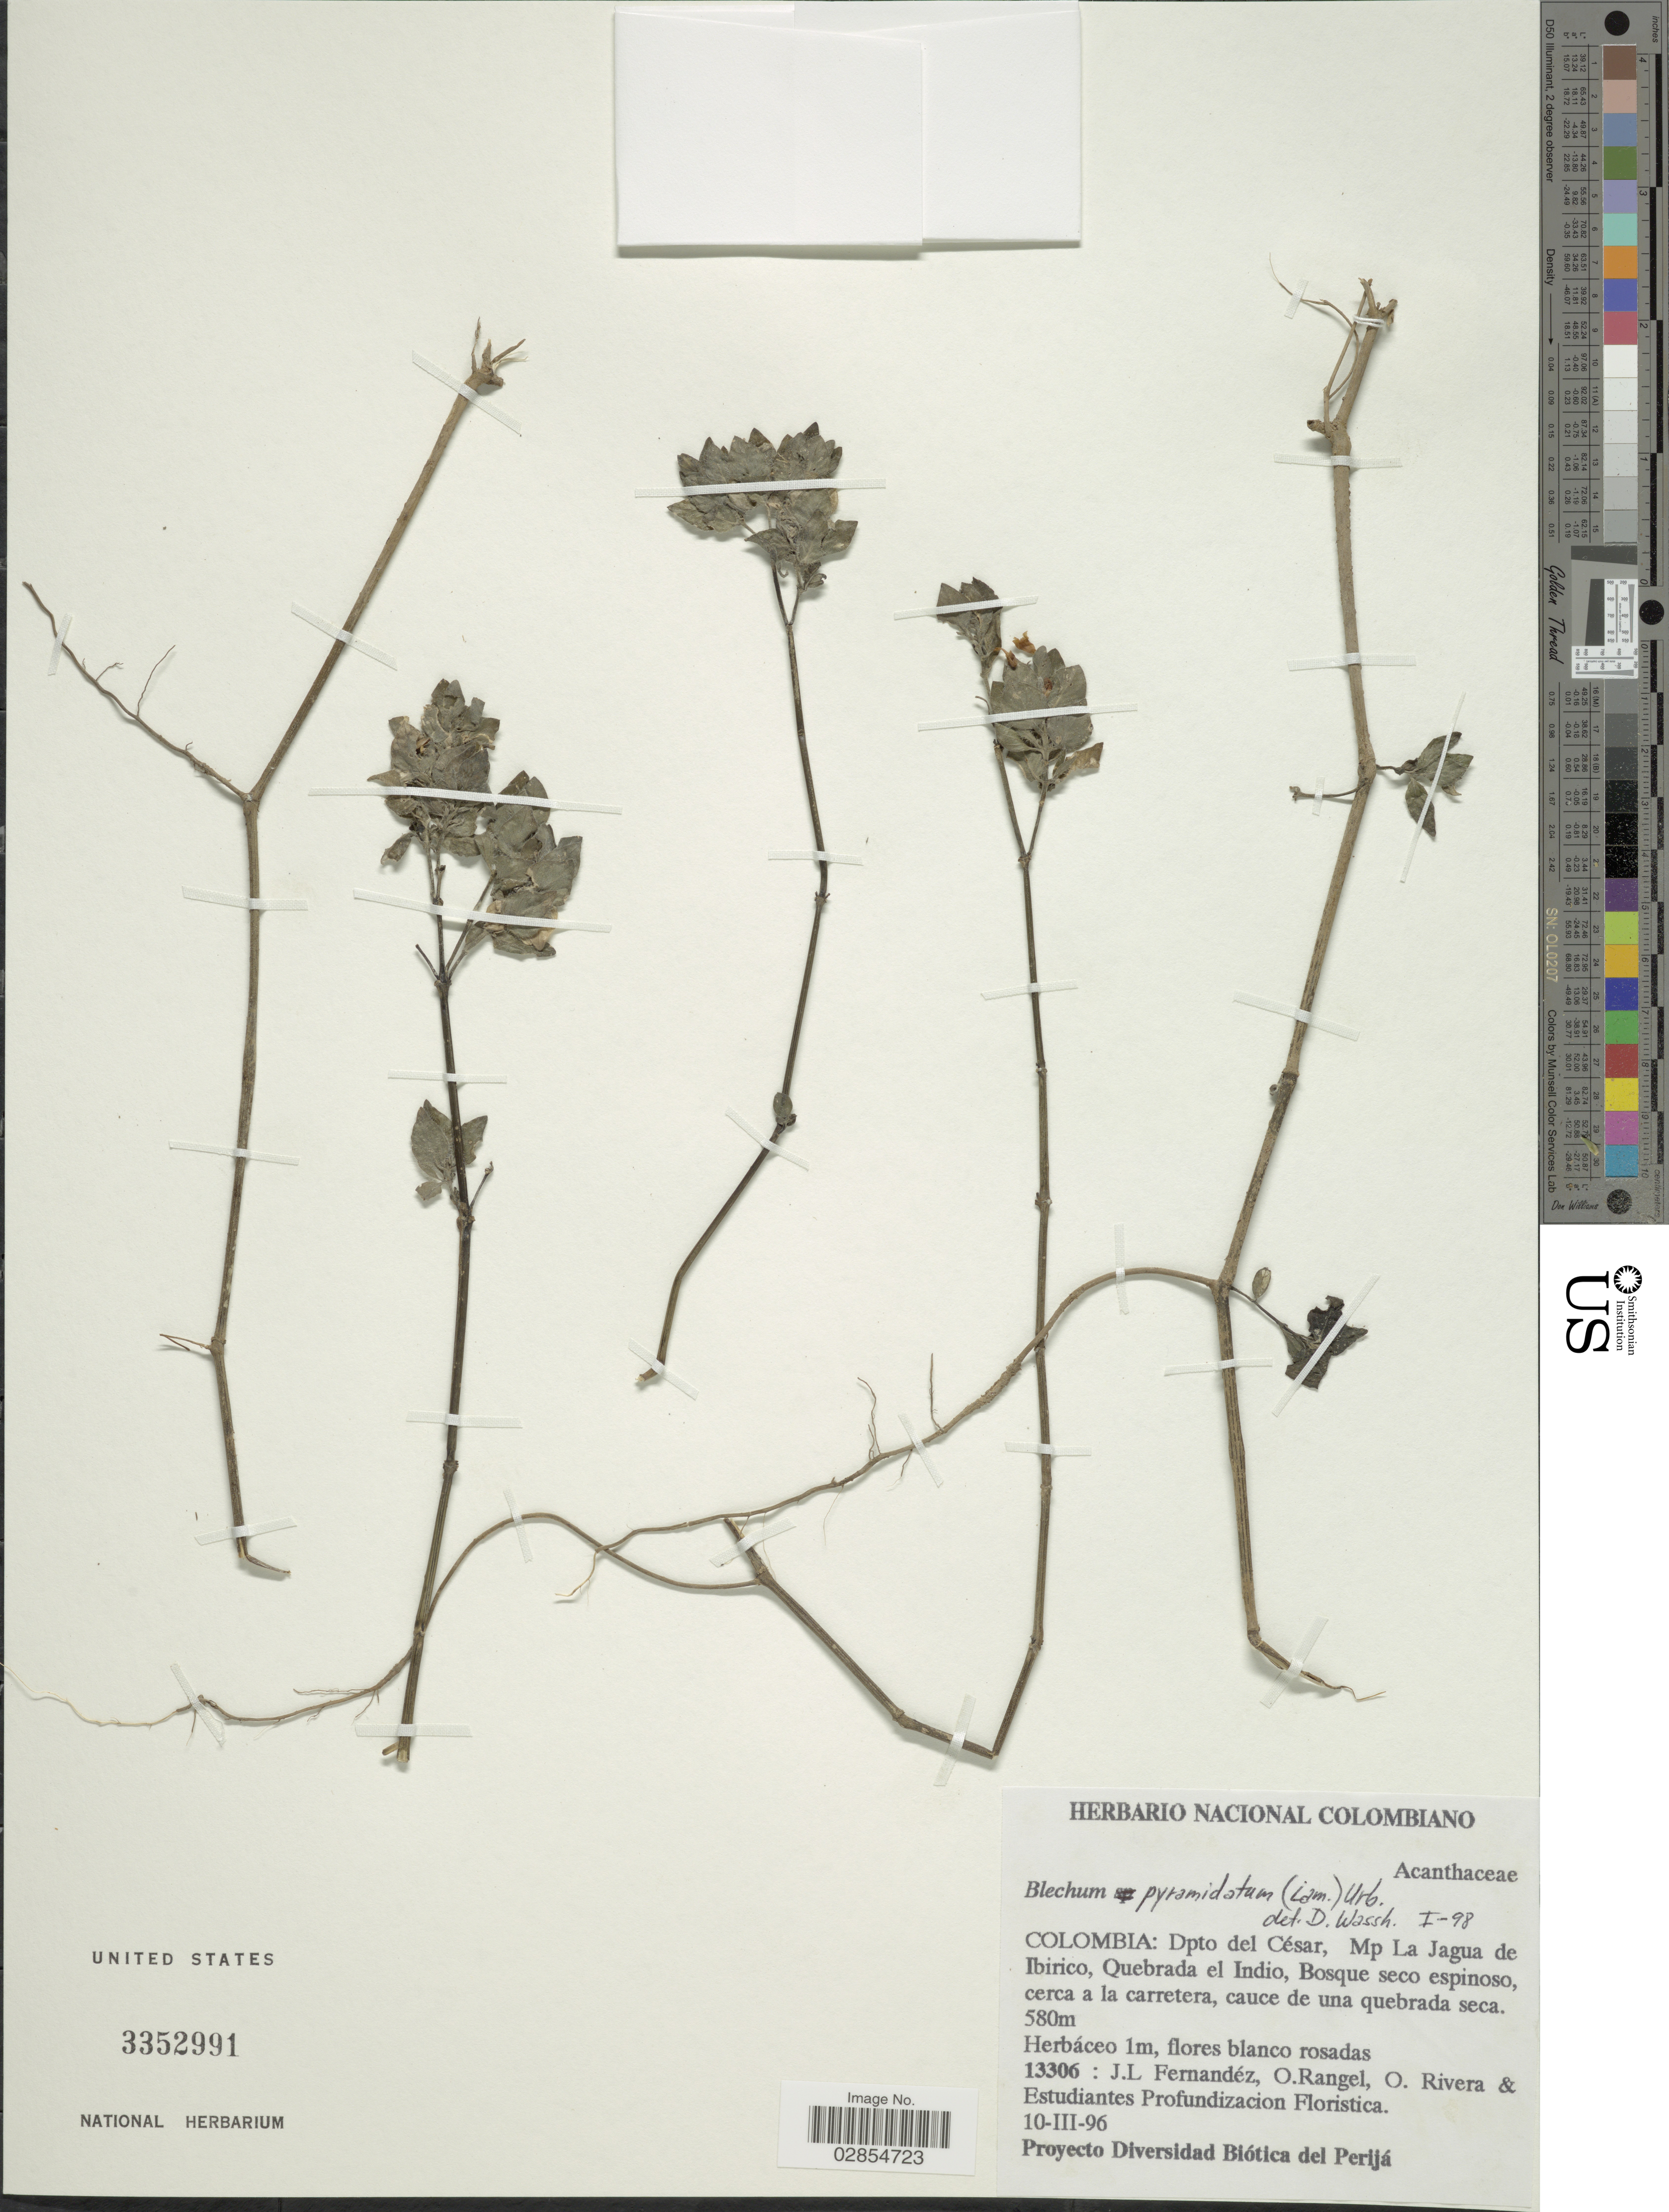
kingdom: Plantae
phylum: Tracheophyta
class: Magnoliopsida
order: Lamiales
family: Acanthaceae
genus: Blechum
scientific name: Blechum pyramidatum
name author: (Lam.) Urb.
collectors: J. Fernandez, O. Rangel, O. Rivera & Estudiantes Profundizacion Floristica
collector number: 13306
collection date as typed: Transcribed d/m/y: 10/3/96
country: Colombia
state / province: Cesar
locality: Dpto del César, Mp La jagua de Ibirico, Quebrada el Indio, Bosque seco espinoso, cerca a la carretera, cauce de una quebrada seca.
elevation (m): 580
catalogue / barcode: US 3352991